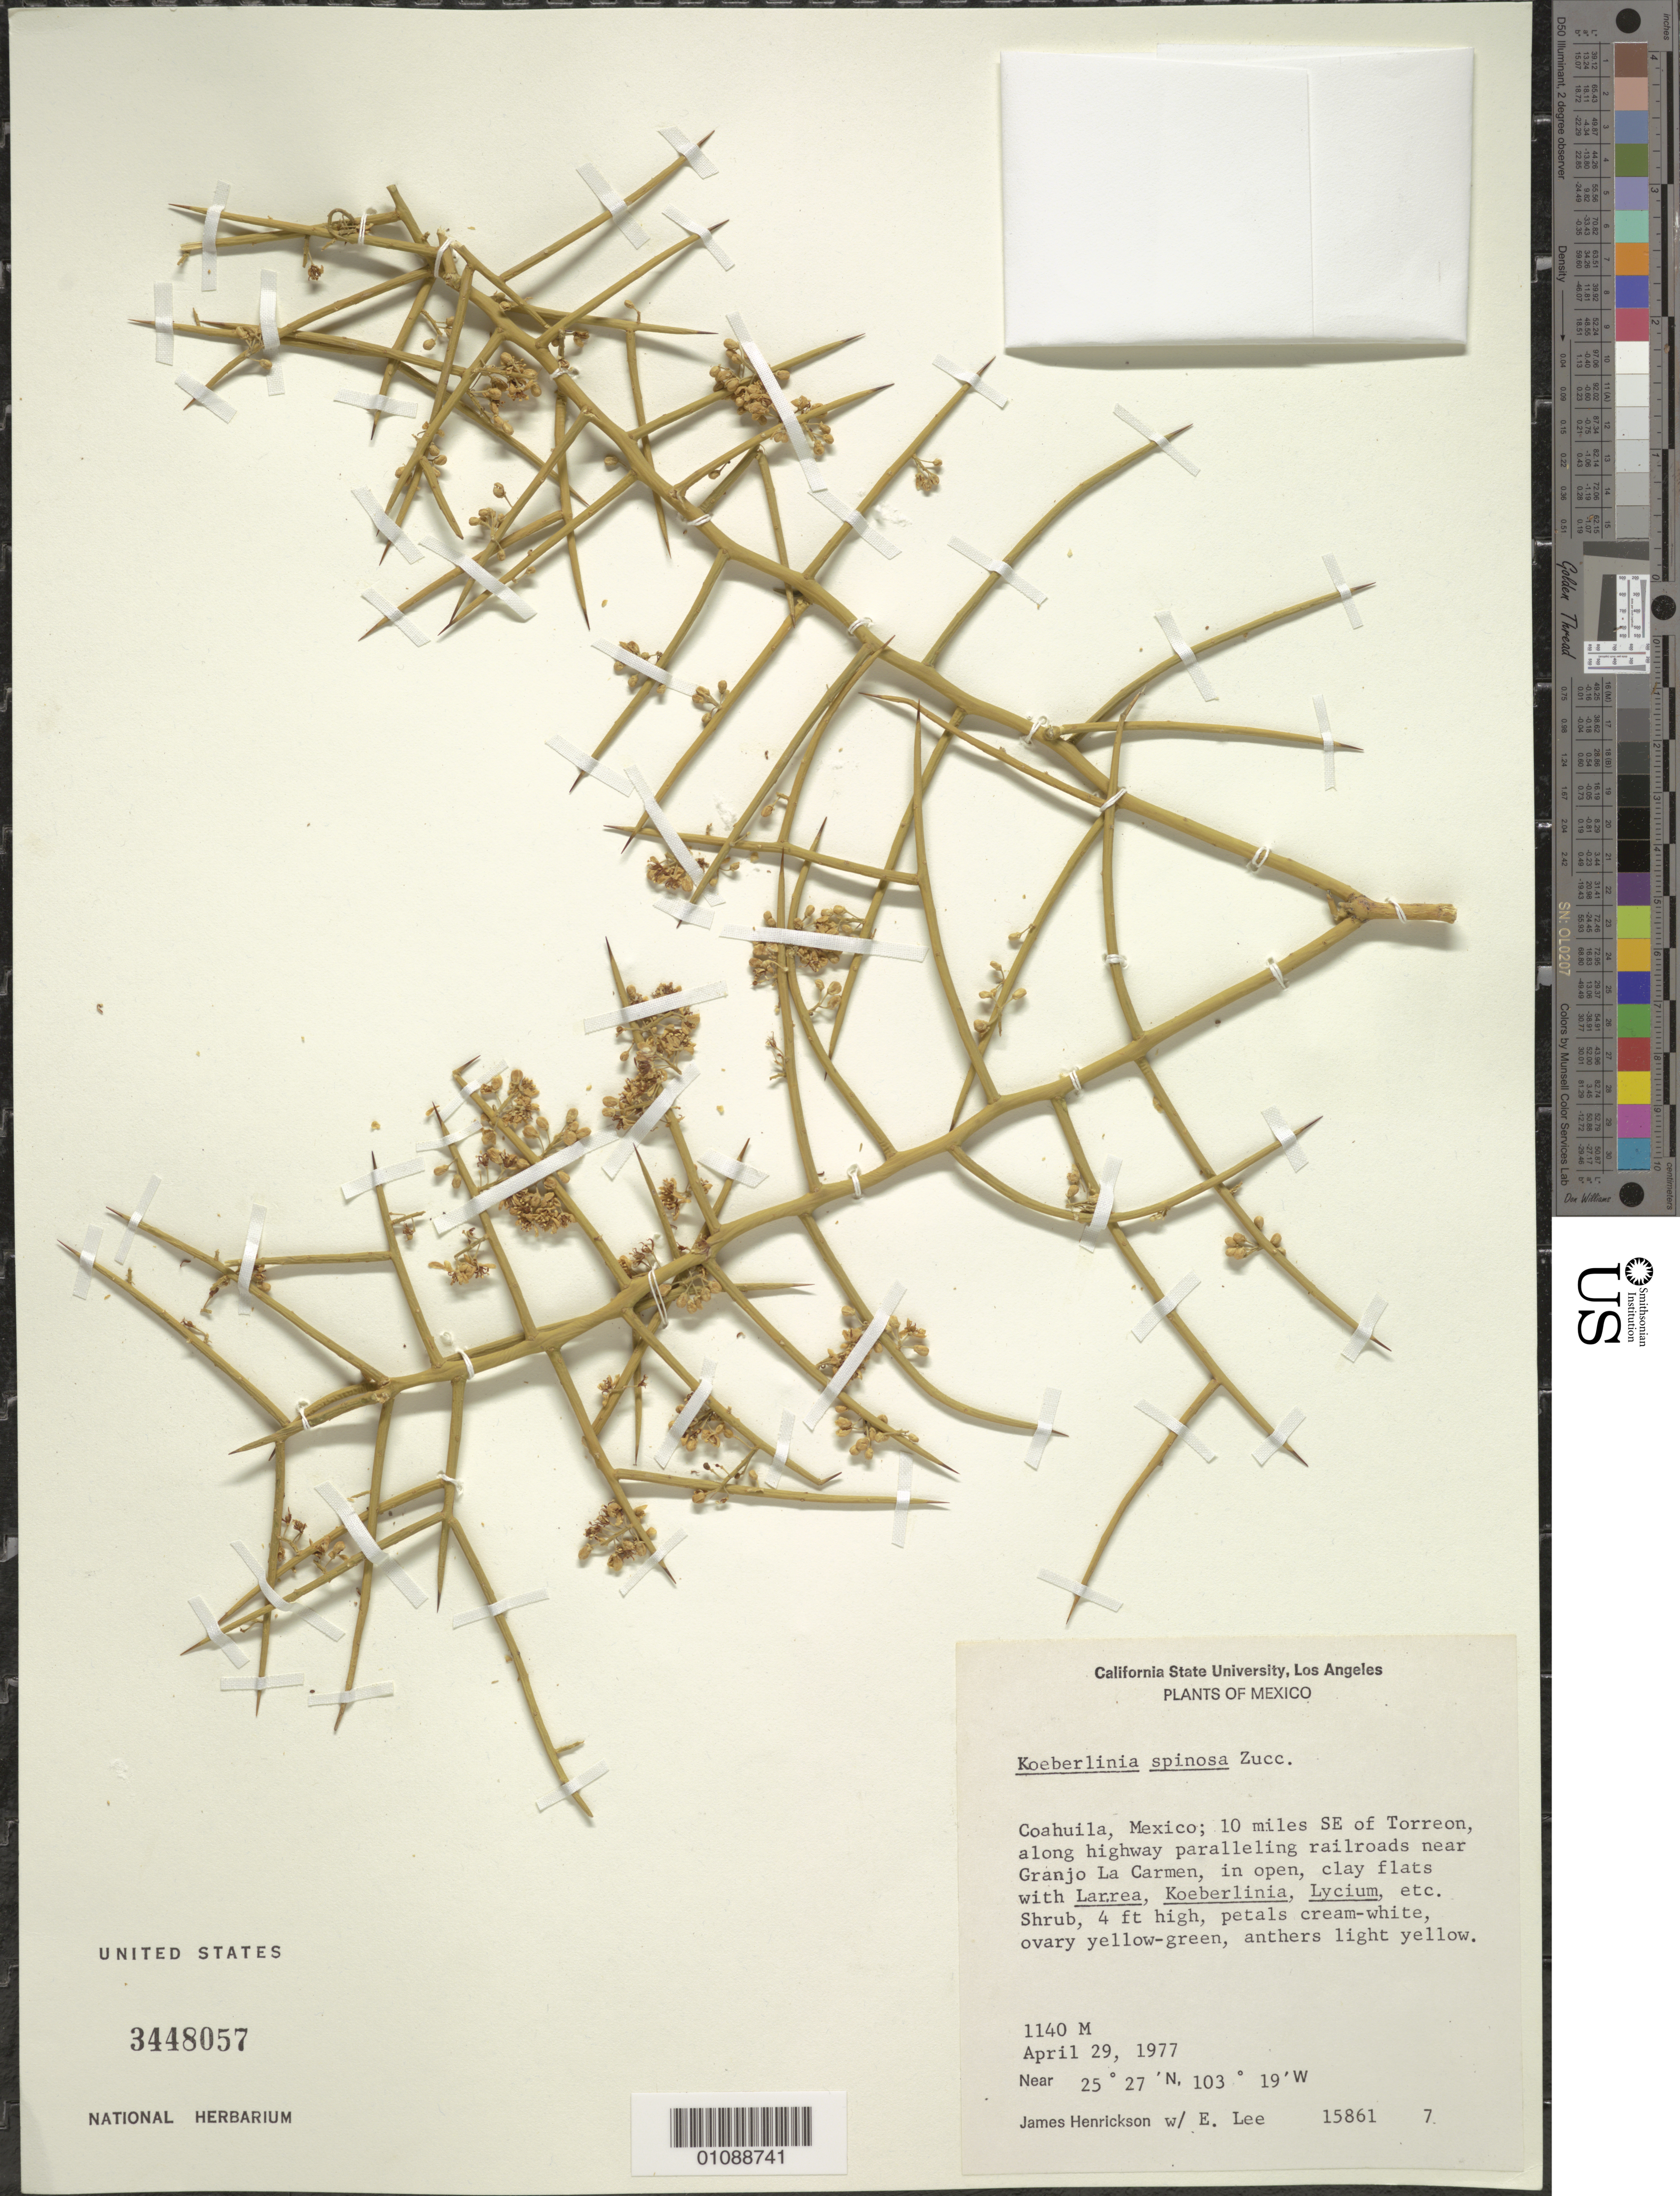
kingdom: Plantae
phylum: Tracheophyta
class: Magnoliopsida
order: Brassicales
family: Koeberliniaceae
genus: Koeberlinia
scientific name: Koeberlinia spinosa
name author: Zucc.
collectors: J. S. Henrickson & E. Lee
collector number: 15861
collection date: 1977-04-29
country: Mexico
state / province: Coahuila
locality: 10 miles SE of Torreon, along highway paralleling railroads near Granjo La Carmen.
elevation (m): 1140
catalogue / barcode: US 3448057